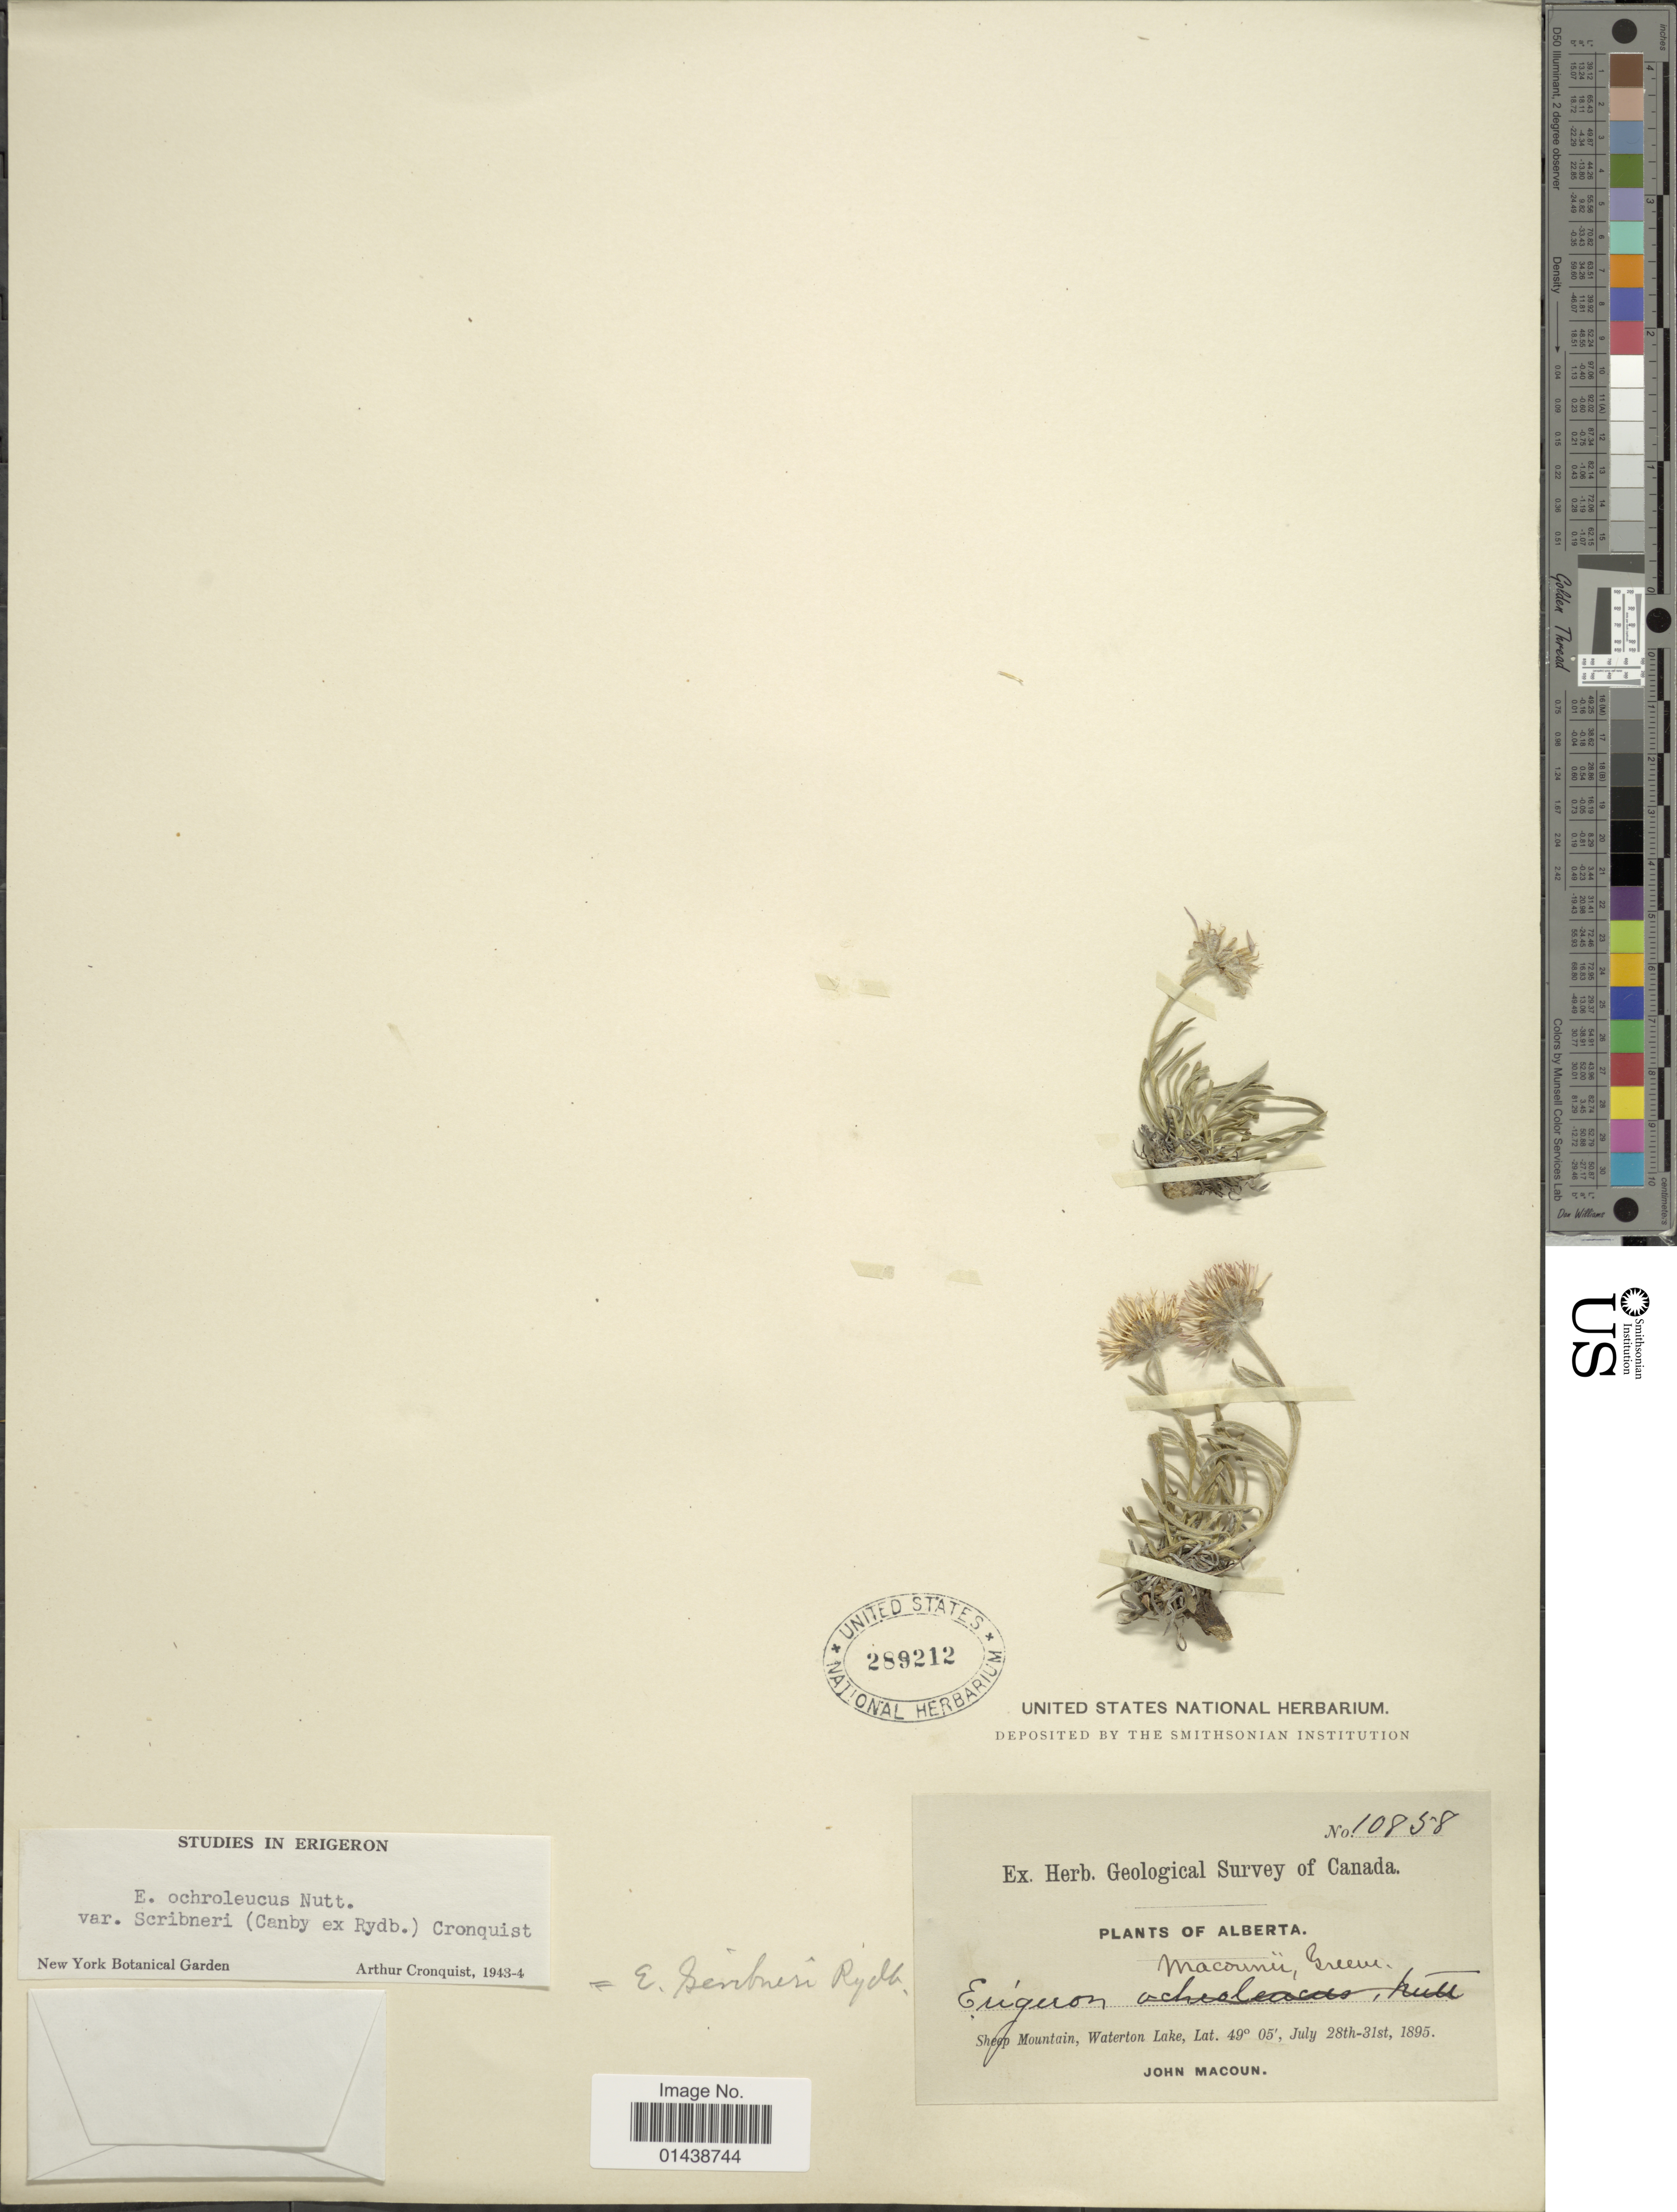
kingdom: Plantae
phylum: Tracheophyta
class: Magnoliopsida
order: Asterales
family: Asteraceae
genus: Erigeron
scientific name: Erigeron ochroleucus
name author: Nutt.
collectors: J. Macoun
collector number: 10858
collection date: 1895-07-28/1895-07-31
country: Canada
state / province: Alberta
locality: Sheep Mountain, Waterton Lake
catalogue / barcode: US 289212